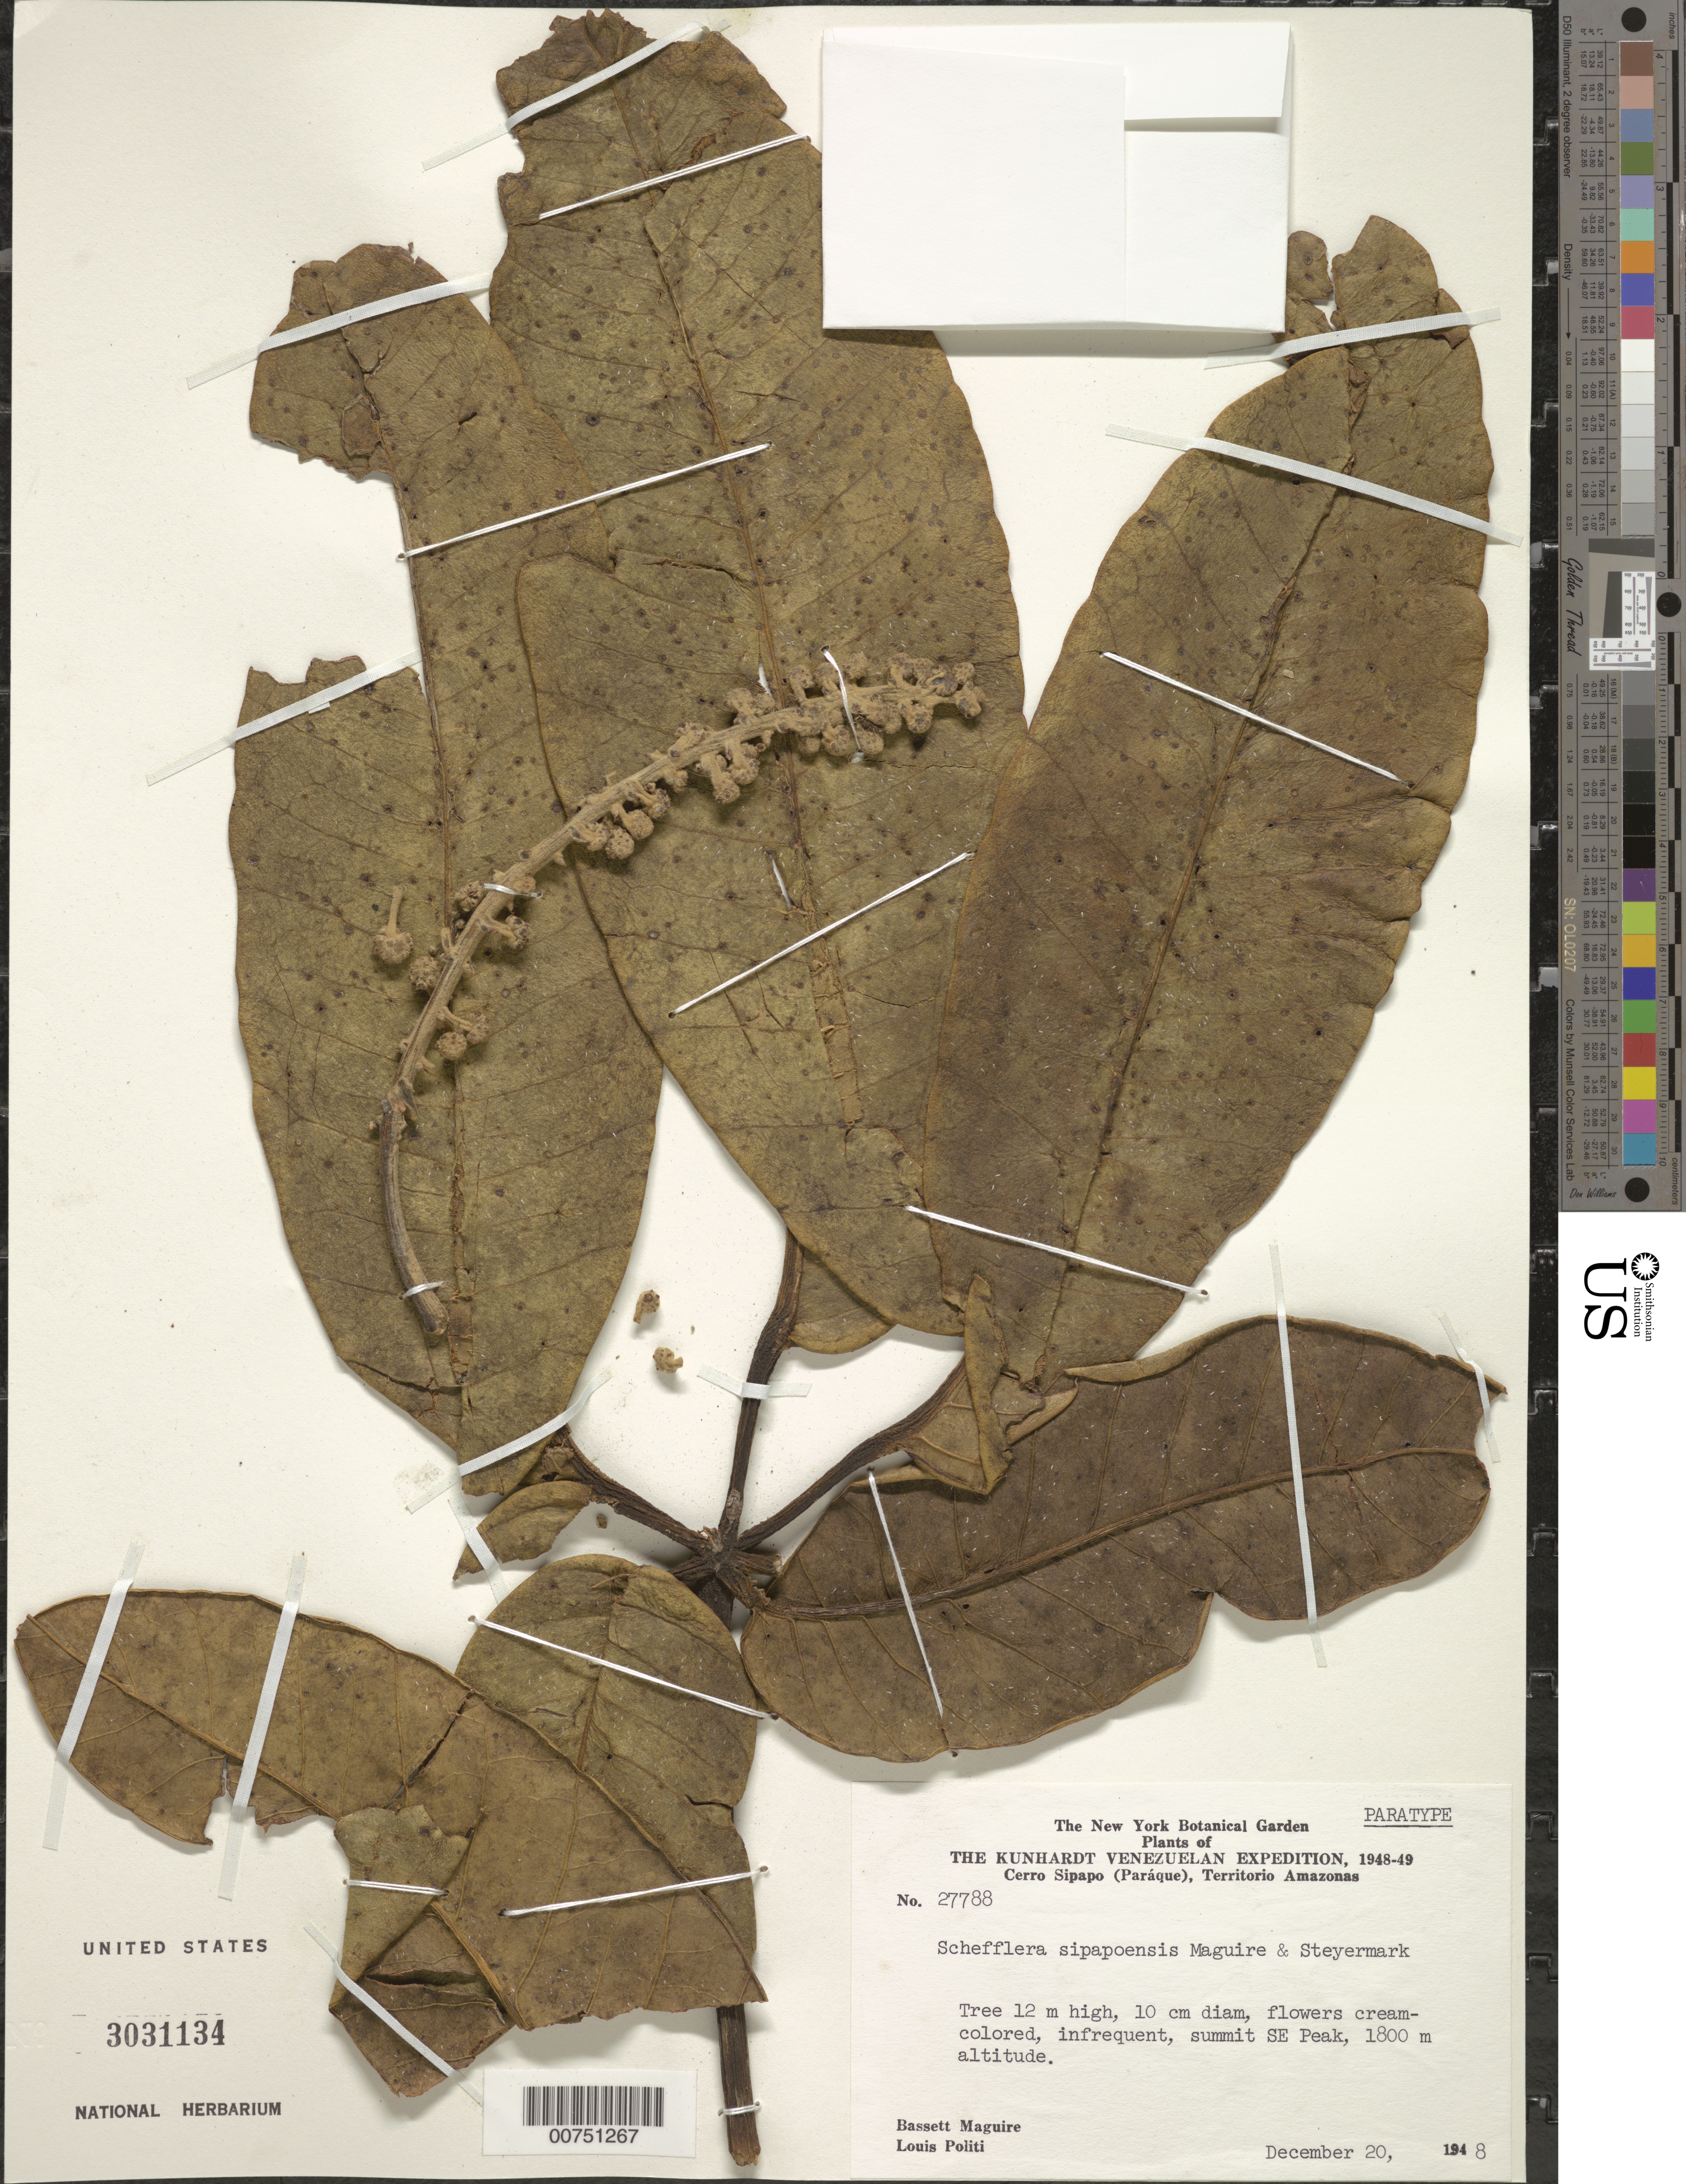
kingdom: Plantae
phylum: Tracheophyta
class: Magnoliopsida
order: Apiales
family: Araliaceae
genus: Schefflera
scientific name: Schefflera sipapoensis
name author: Maguire et al.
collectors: B. Maguire & L. Politi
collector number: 27788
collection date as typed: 20-Dec-48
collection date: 1948-12-20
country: Venezuela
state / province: Amazonas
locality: Cerro Sipapo (Paráque), summit SE peak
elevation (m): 1676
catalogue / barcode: US 3031134